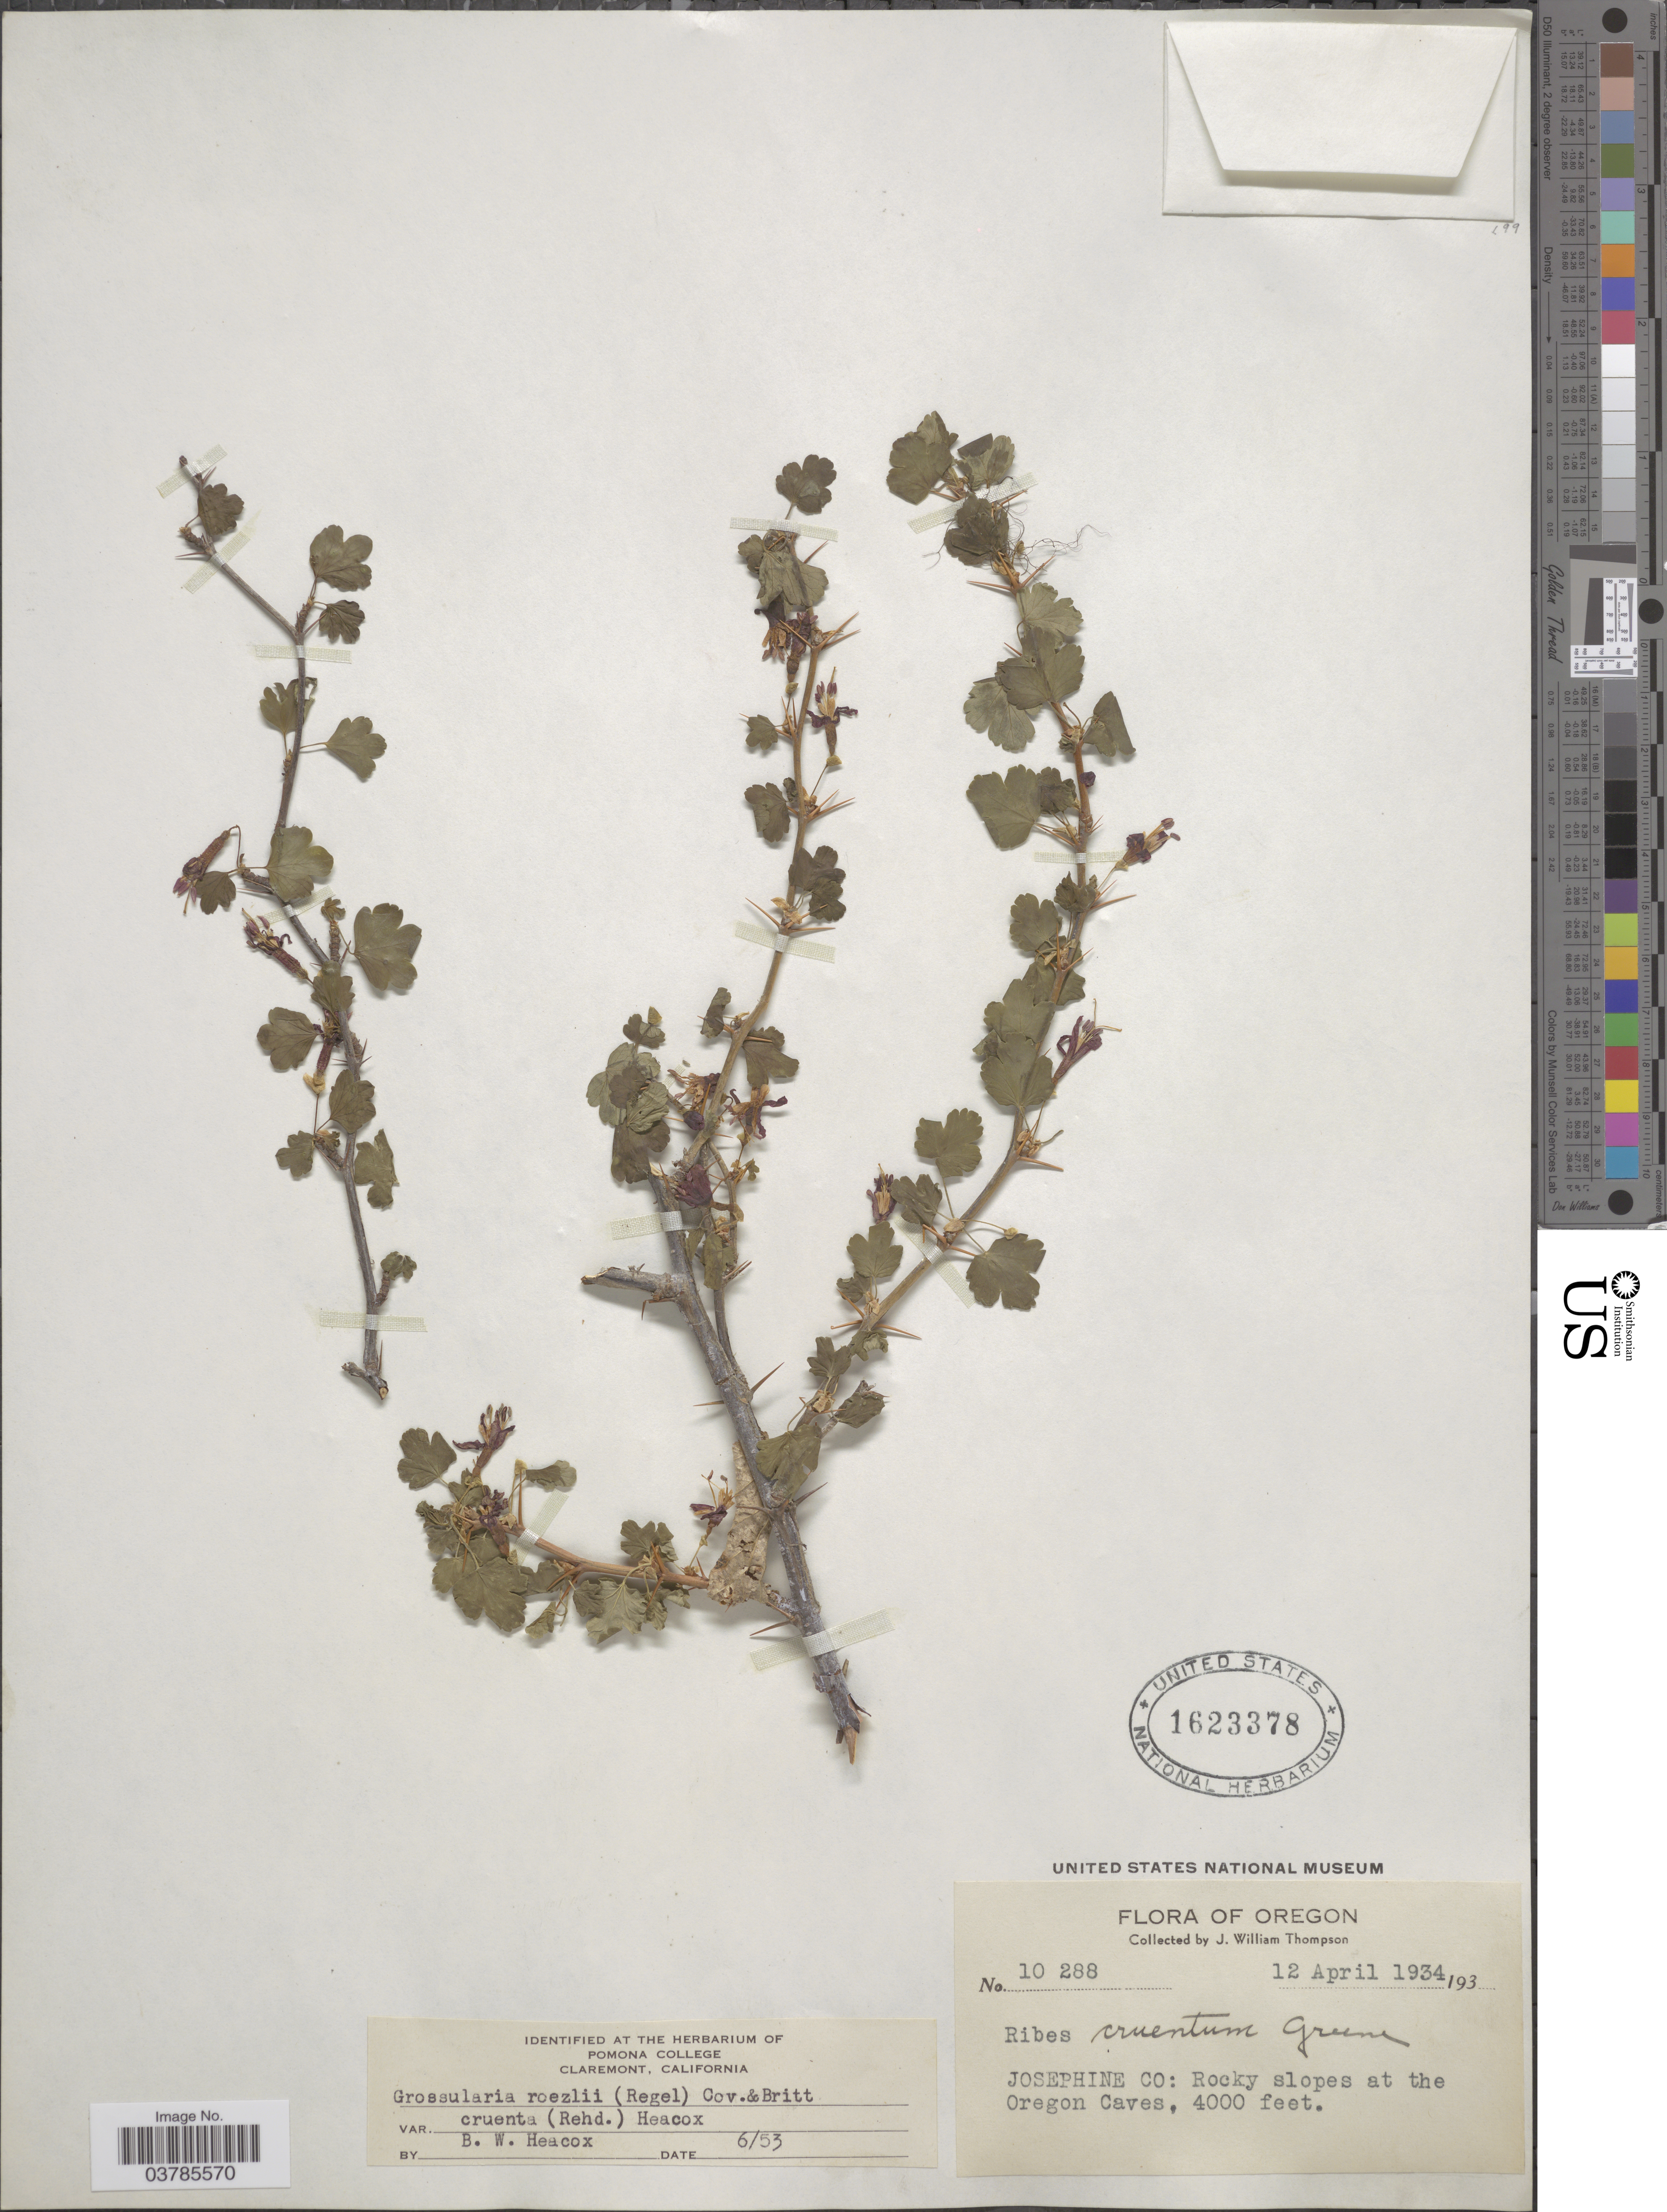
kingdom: Plantae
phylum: Tracheophyta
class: Magnoliopsida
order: Saxifragales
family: Grossulariaceae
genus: Ribes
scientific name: Ribes roezlii var. cruentum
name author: (Greene) Rehder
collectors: J. W. Thompson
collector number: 10288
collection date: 1934-04-12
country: United States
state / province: Oregon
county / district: Josephine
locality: Josephine Co: Rocky slopes at the Oregon Caves.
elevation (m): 1219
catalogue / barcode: US 1623378